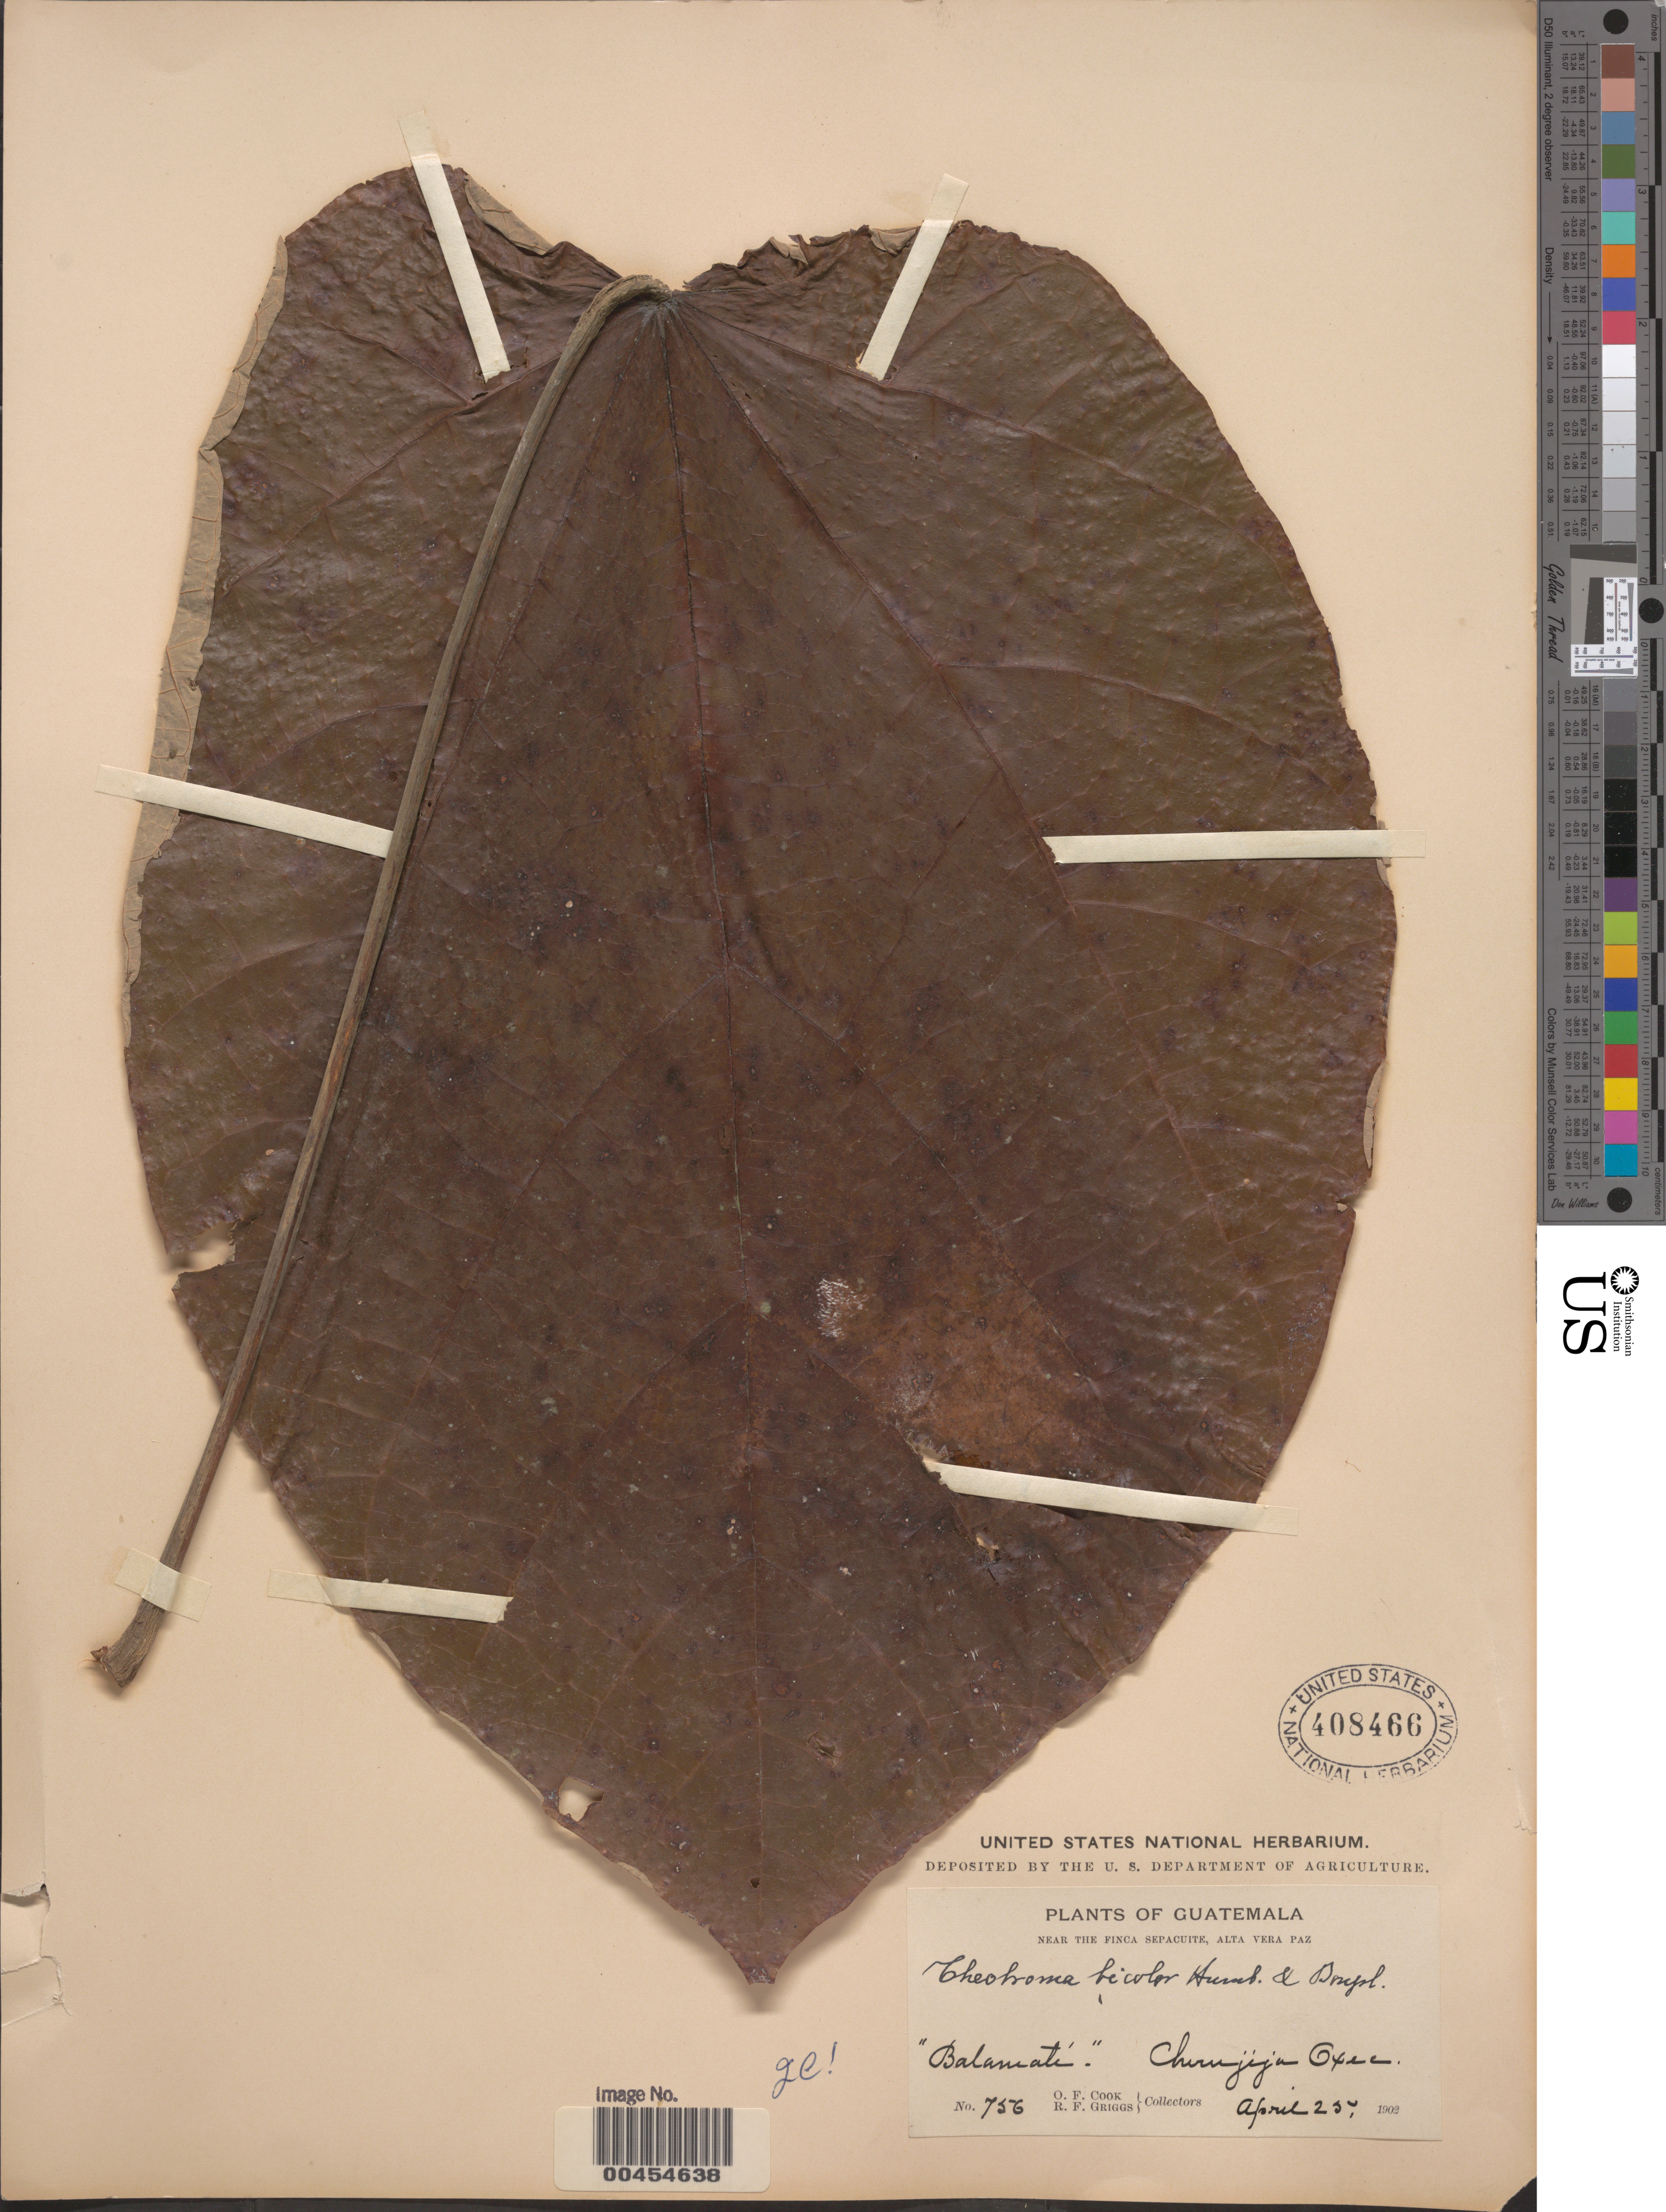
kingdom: Plantae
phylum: Tracheophyta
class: Magnoliopsida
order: Malvales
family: Malvaceae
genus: Theobroma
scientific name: Theobroma bicolor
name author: Bonpl.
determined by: Dorr, L. J., (BOT), Smithsonian Institution - National Museum of Natural History (UNITED STATES)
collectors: O. F. Cook & R. F. Griggs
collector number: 756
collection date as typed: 25 Apr 1902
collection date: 1902-04-25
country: Guatemala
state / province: Alta Verapaz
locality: Chirujija Oxec; near the Finca Sepacuite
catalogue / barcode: US 408466